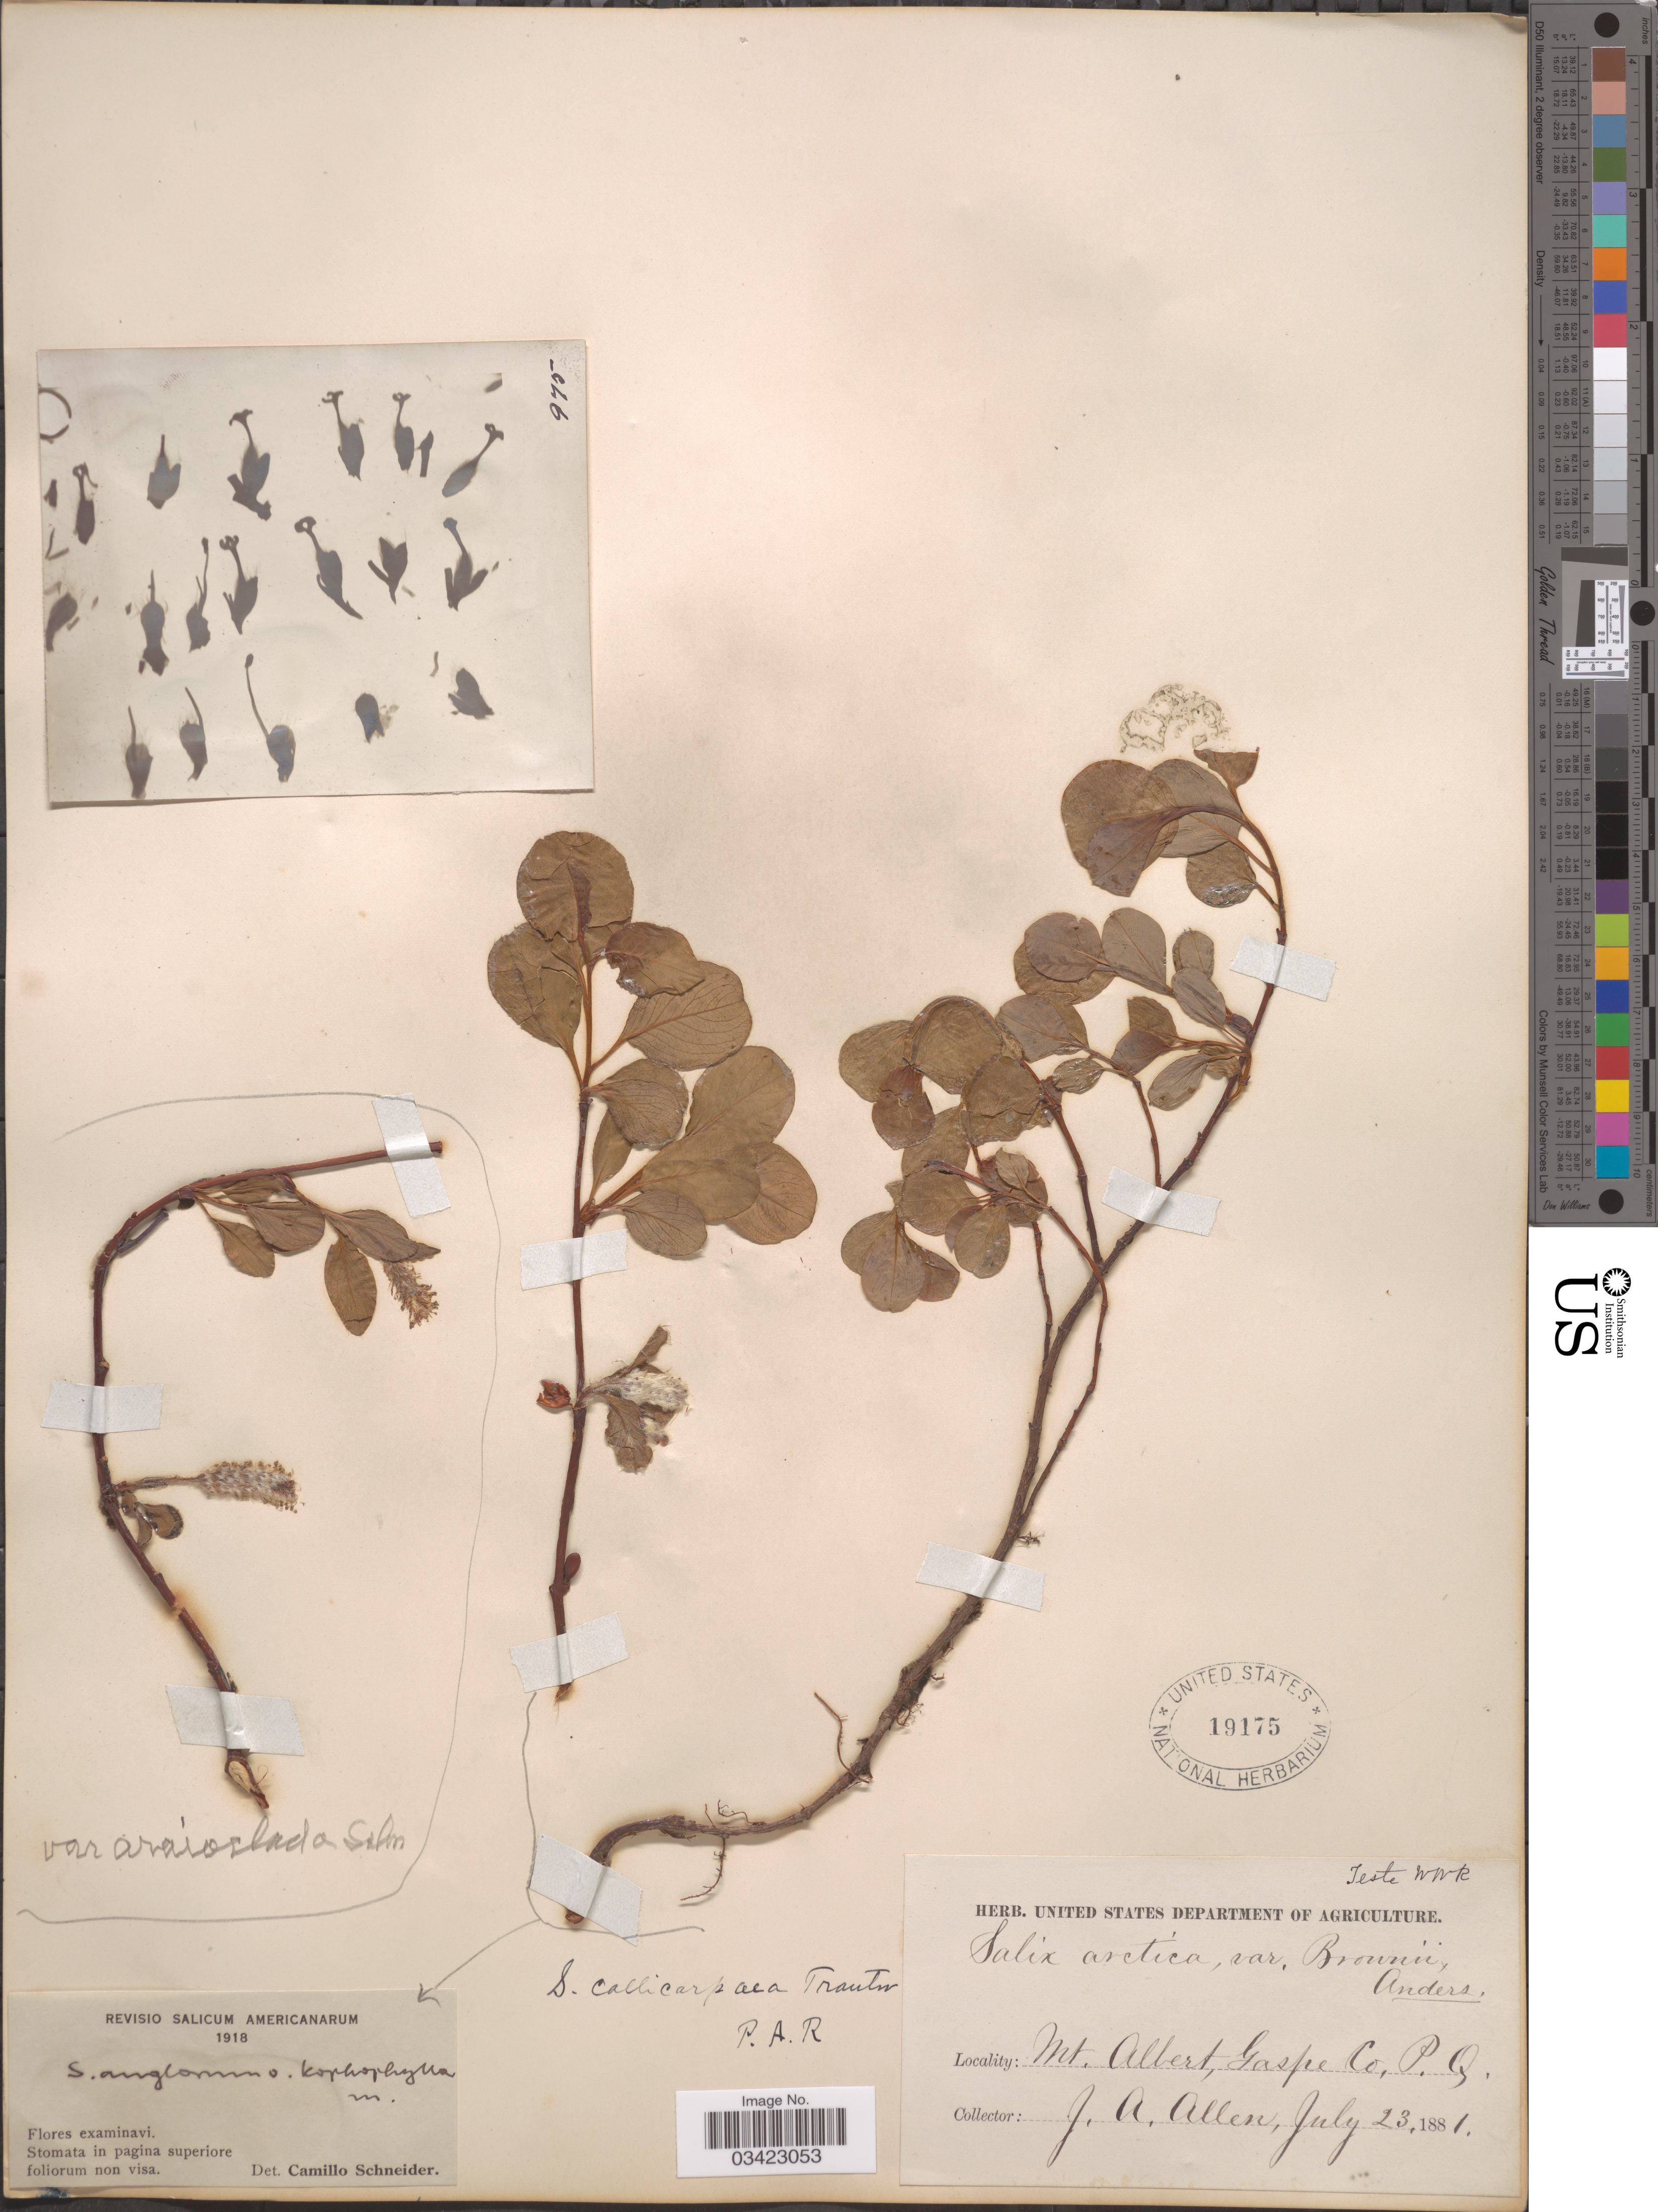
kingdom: Plantae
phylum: Tracheophyta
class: Magnoliopsida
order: Malpighiales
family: Salicaceae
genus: Salix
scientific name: Salix anglorum var. kophophylla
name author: C.K. Schneid.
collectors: J. Allen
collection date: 1881-07-23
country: Canada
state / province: Quebec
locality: Mt. Albert, Gaspe Co.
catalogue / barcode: US 19175